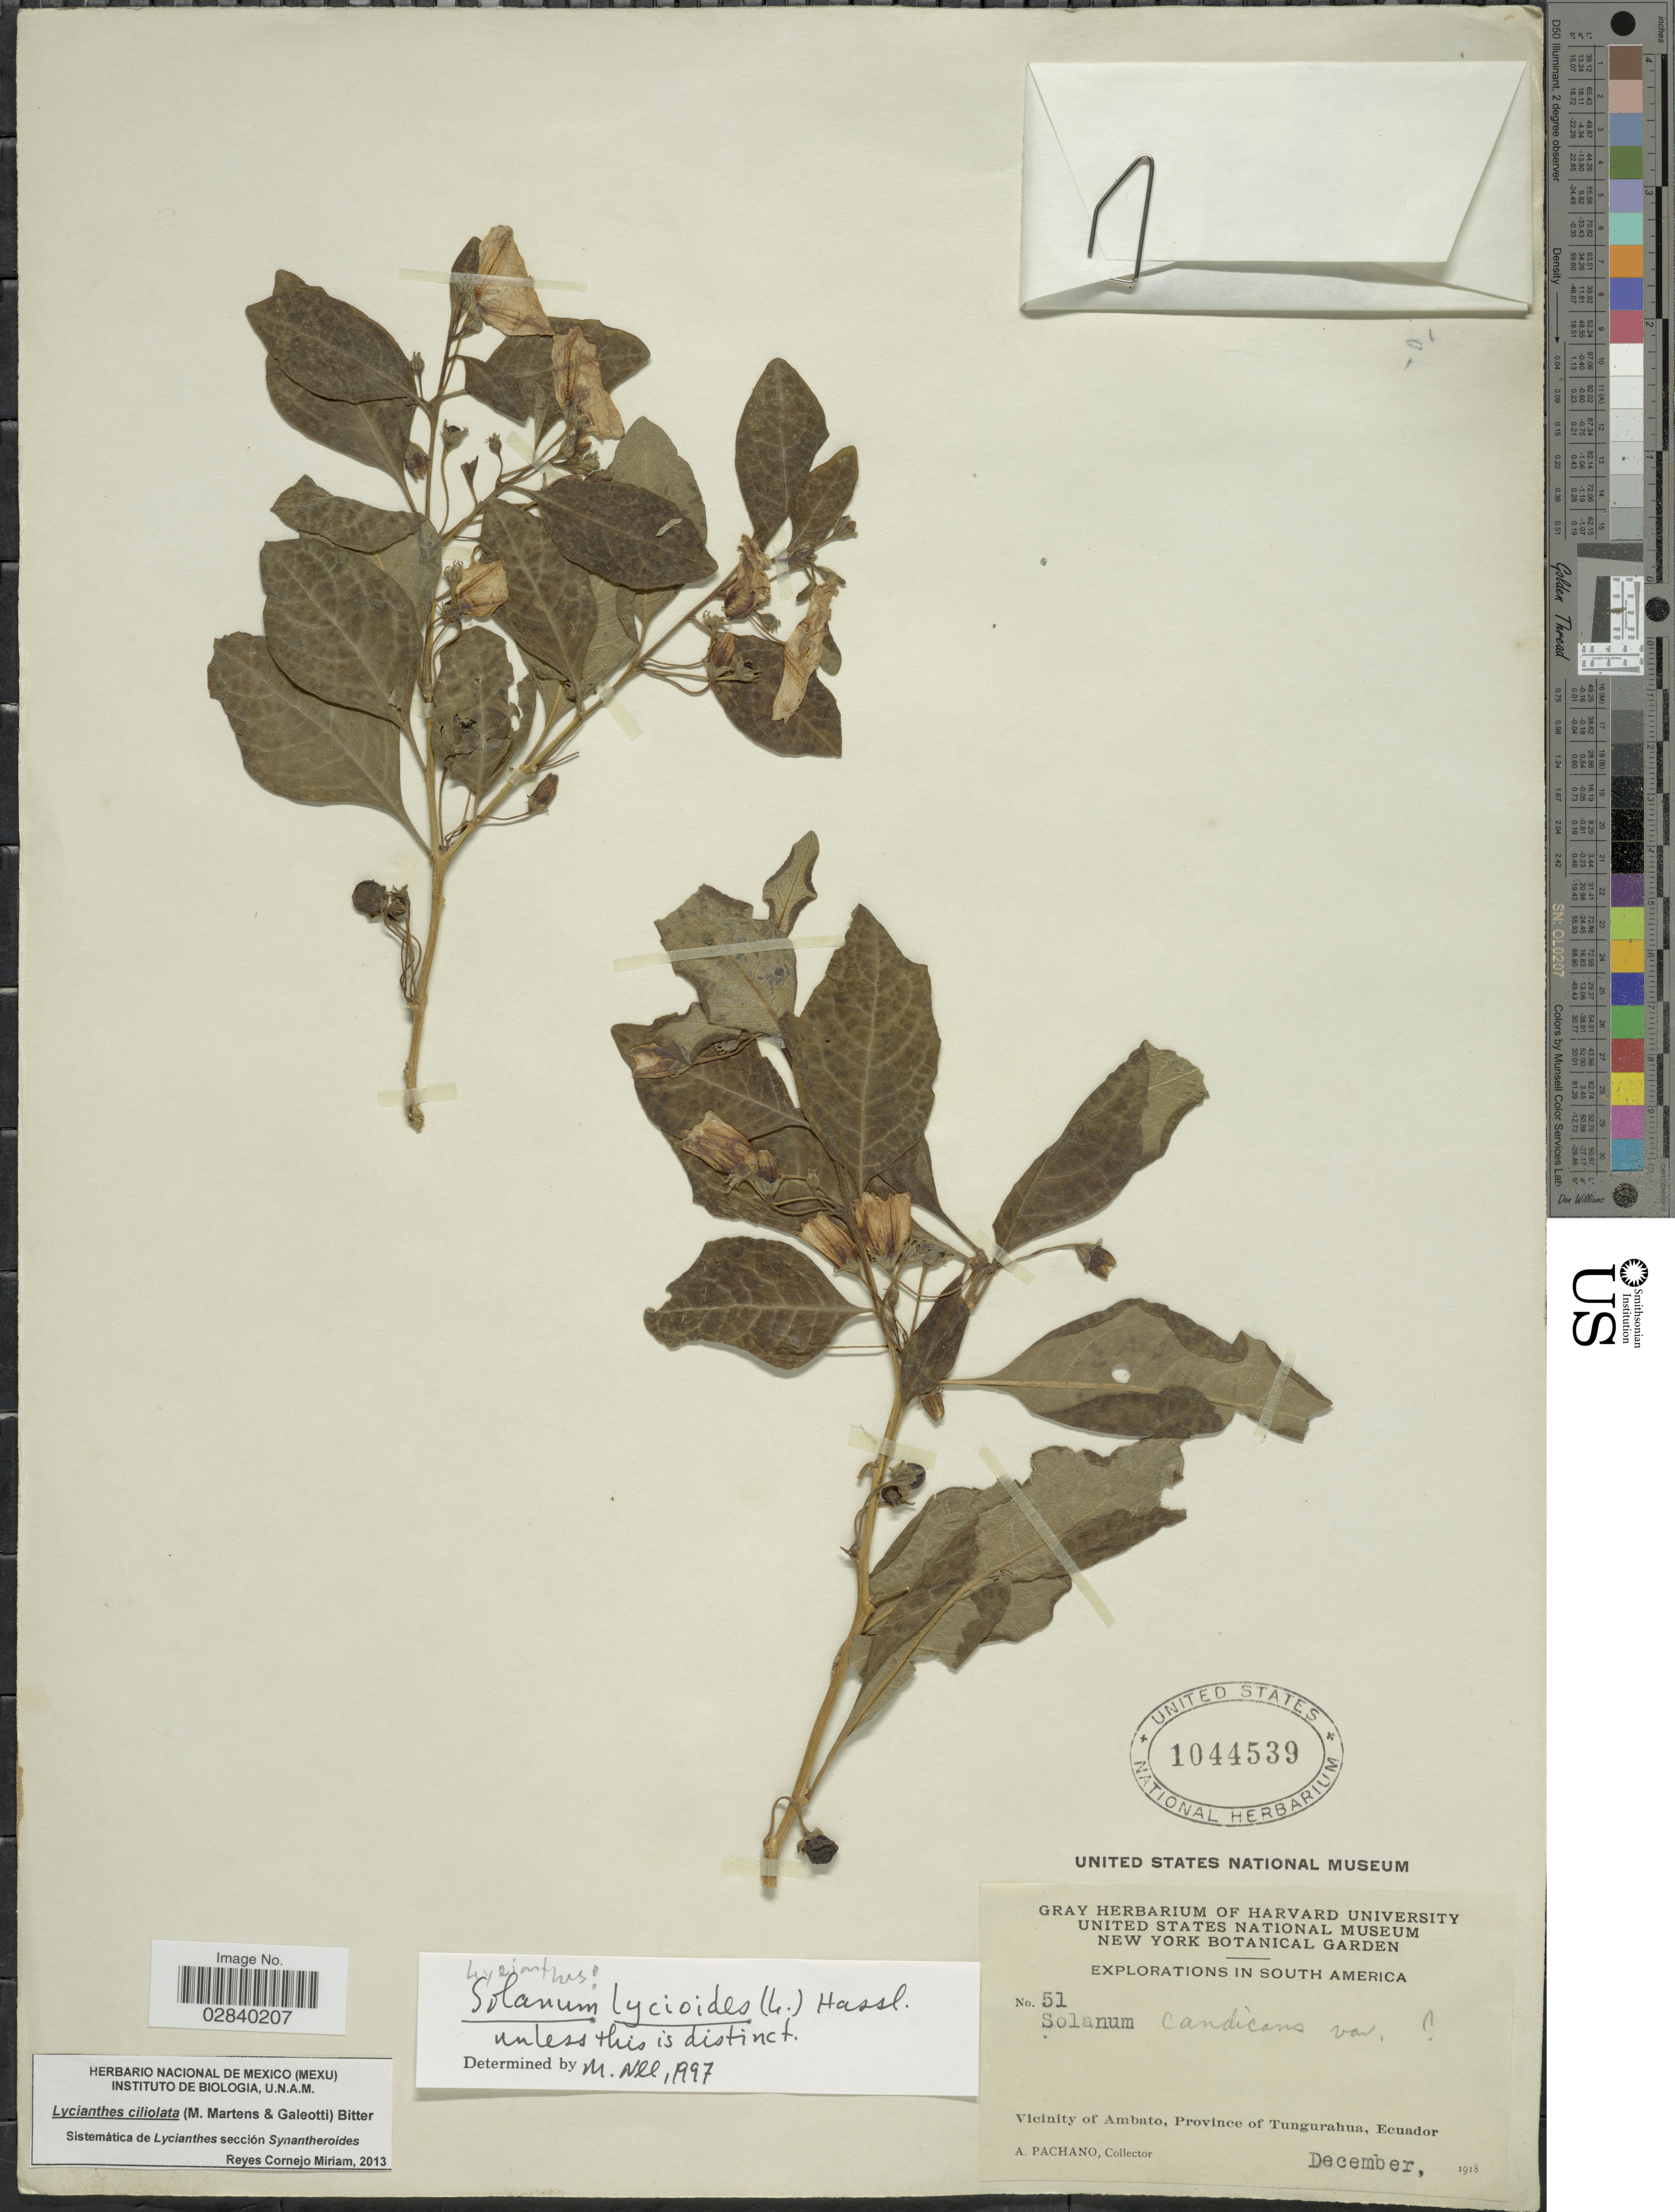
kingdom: Plantae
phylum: Tracheophyta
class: Magnoliopsida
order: Solanales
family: Solanaceae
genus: Lycianthes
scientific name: Lycianthes ciliolata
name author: (M. Martens & Galeotti) Bitter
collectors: A. Pachano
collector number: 51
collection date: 1918-12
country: Ecuador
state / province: Tungurahua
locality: Vicinity of Ambato, Province of Tungurahua.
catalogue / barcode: US 1044539